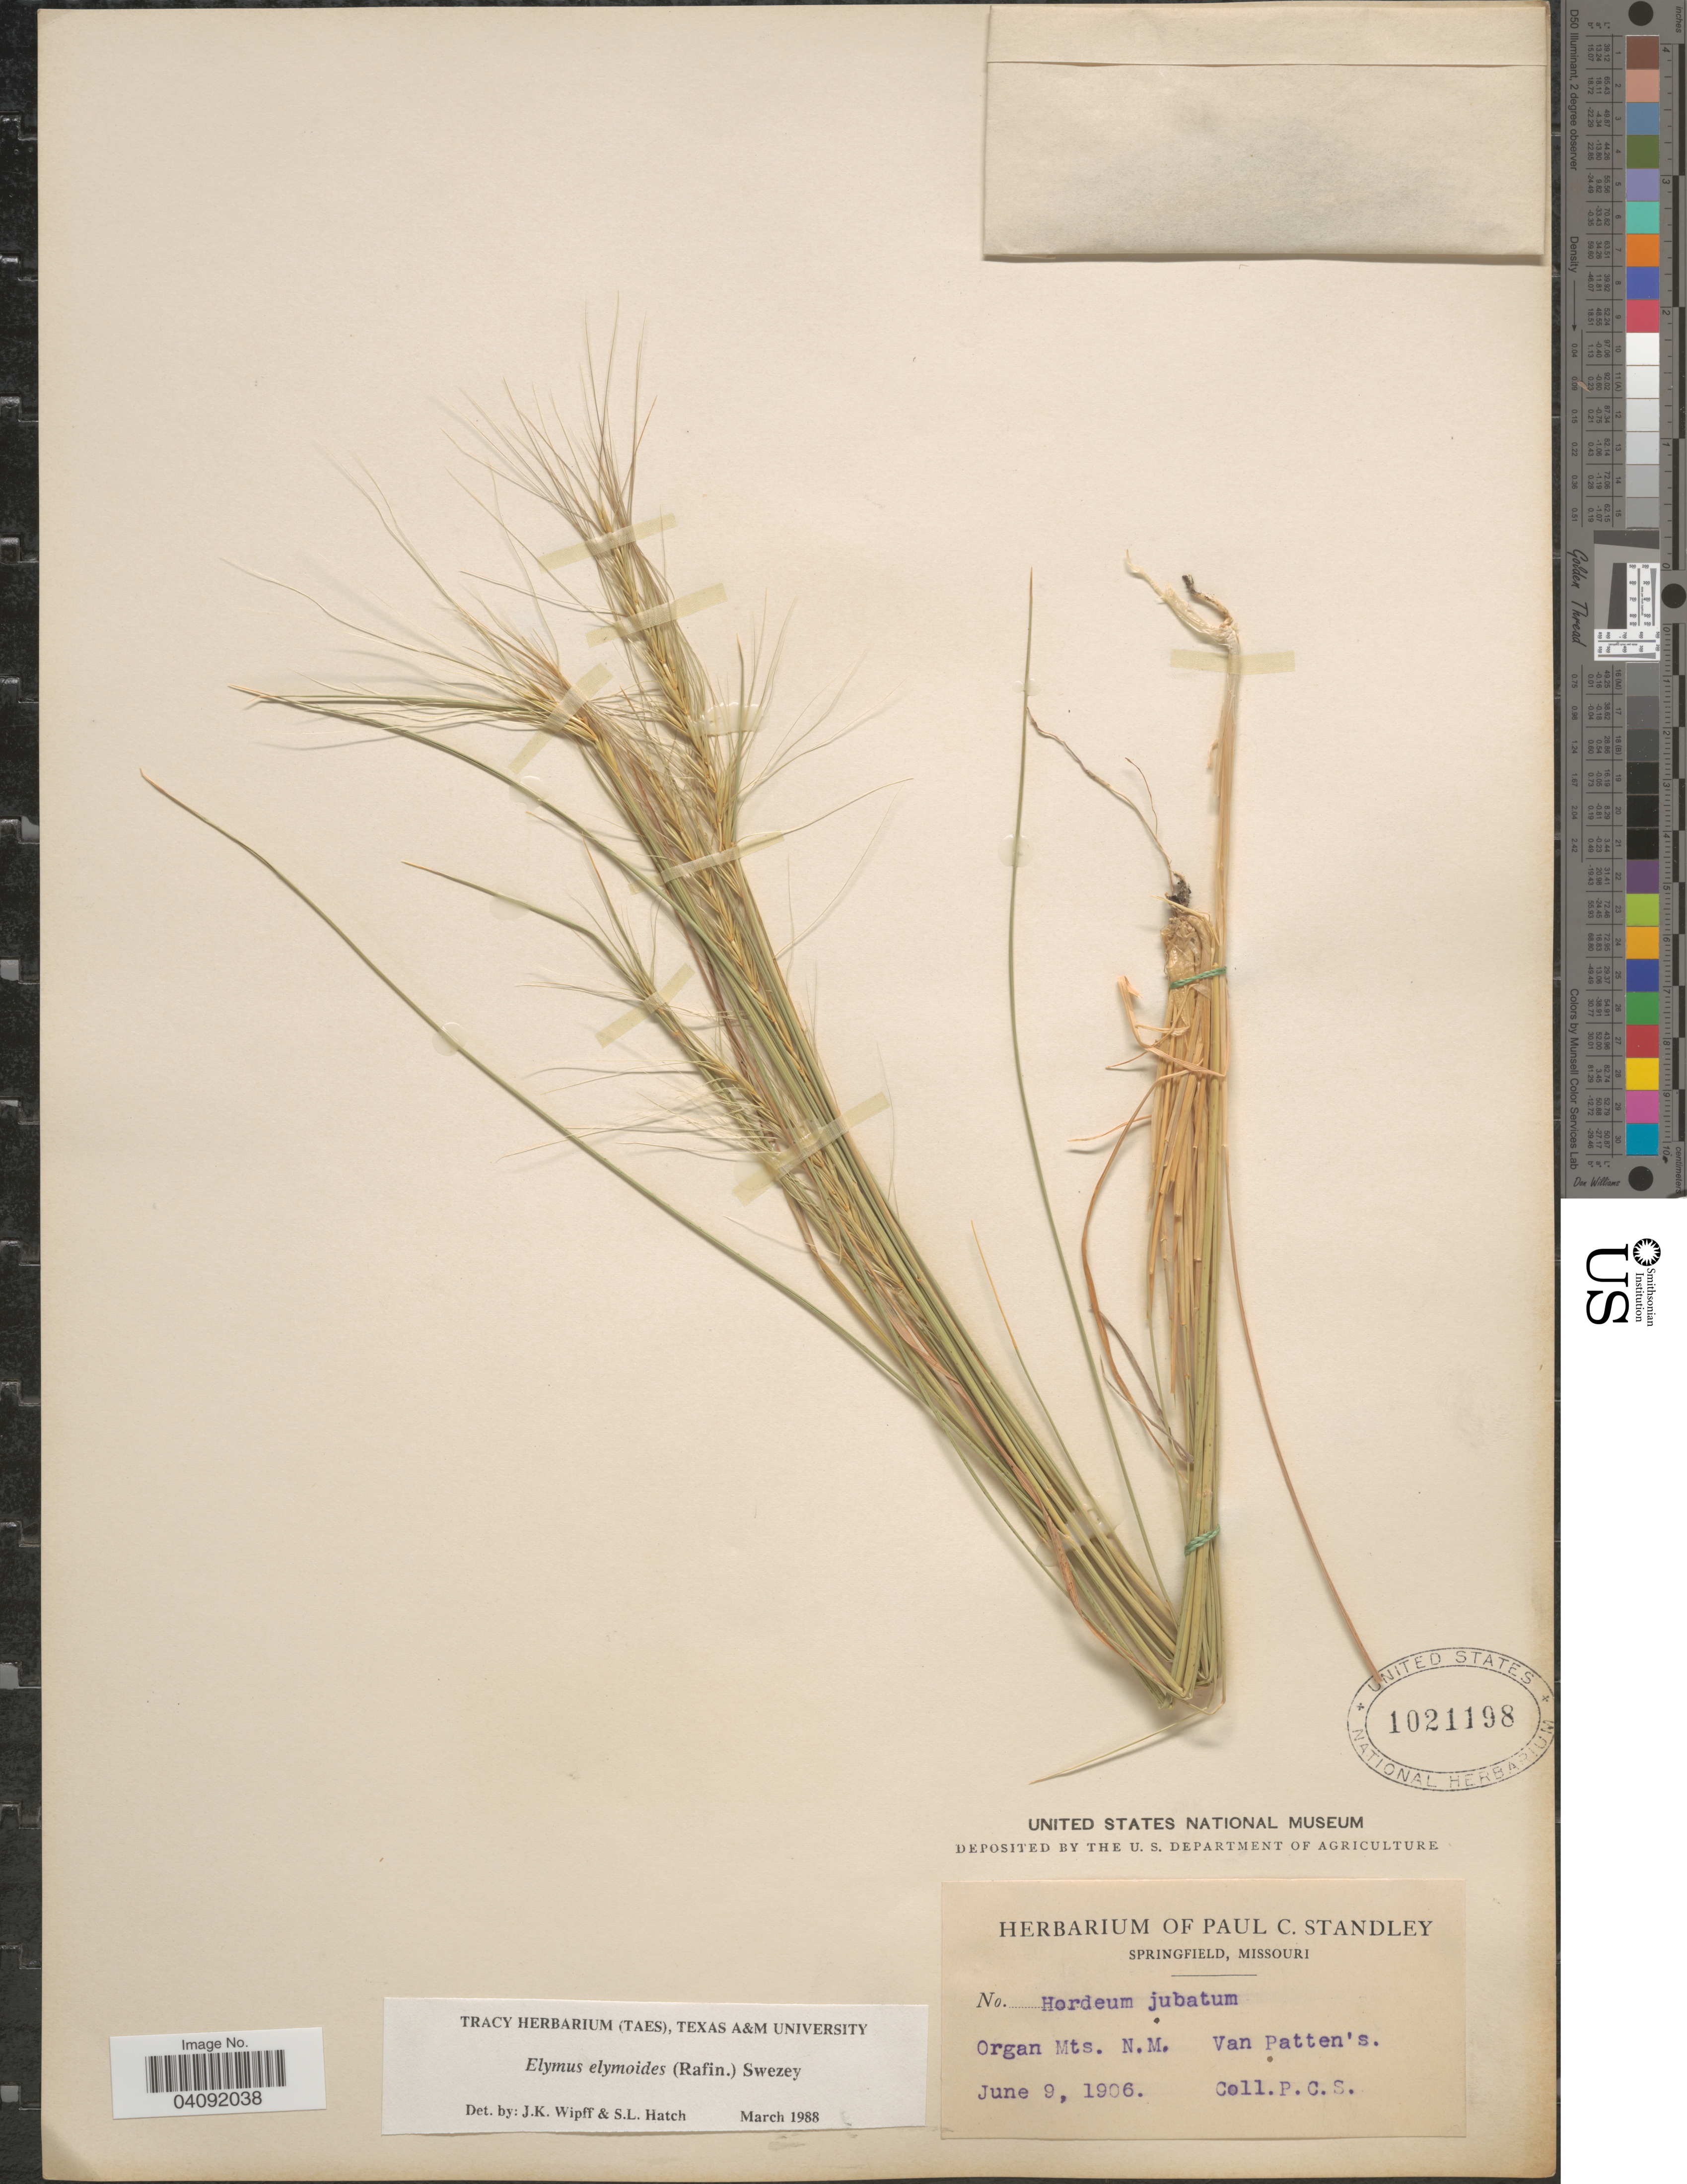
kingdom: Plantae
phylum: Tracheophyta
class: Liliopsida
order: Poales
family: Poaceae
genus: Elymus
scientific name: Elymus elymoides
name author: (Raf.) Swezey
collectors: P. C. Standley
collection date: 1906-06-09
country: United States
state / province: New Mexico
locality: Organ Mts. Van Patten's.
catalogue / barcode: US 1021198